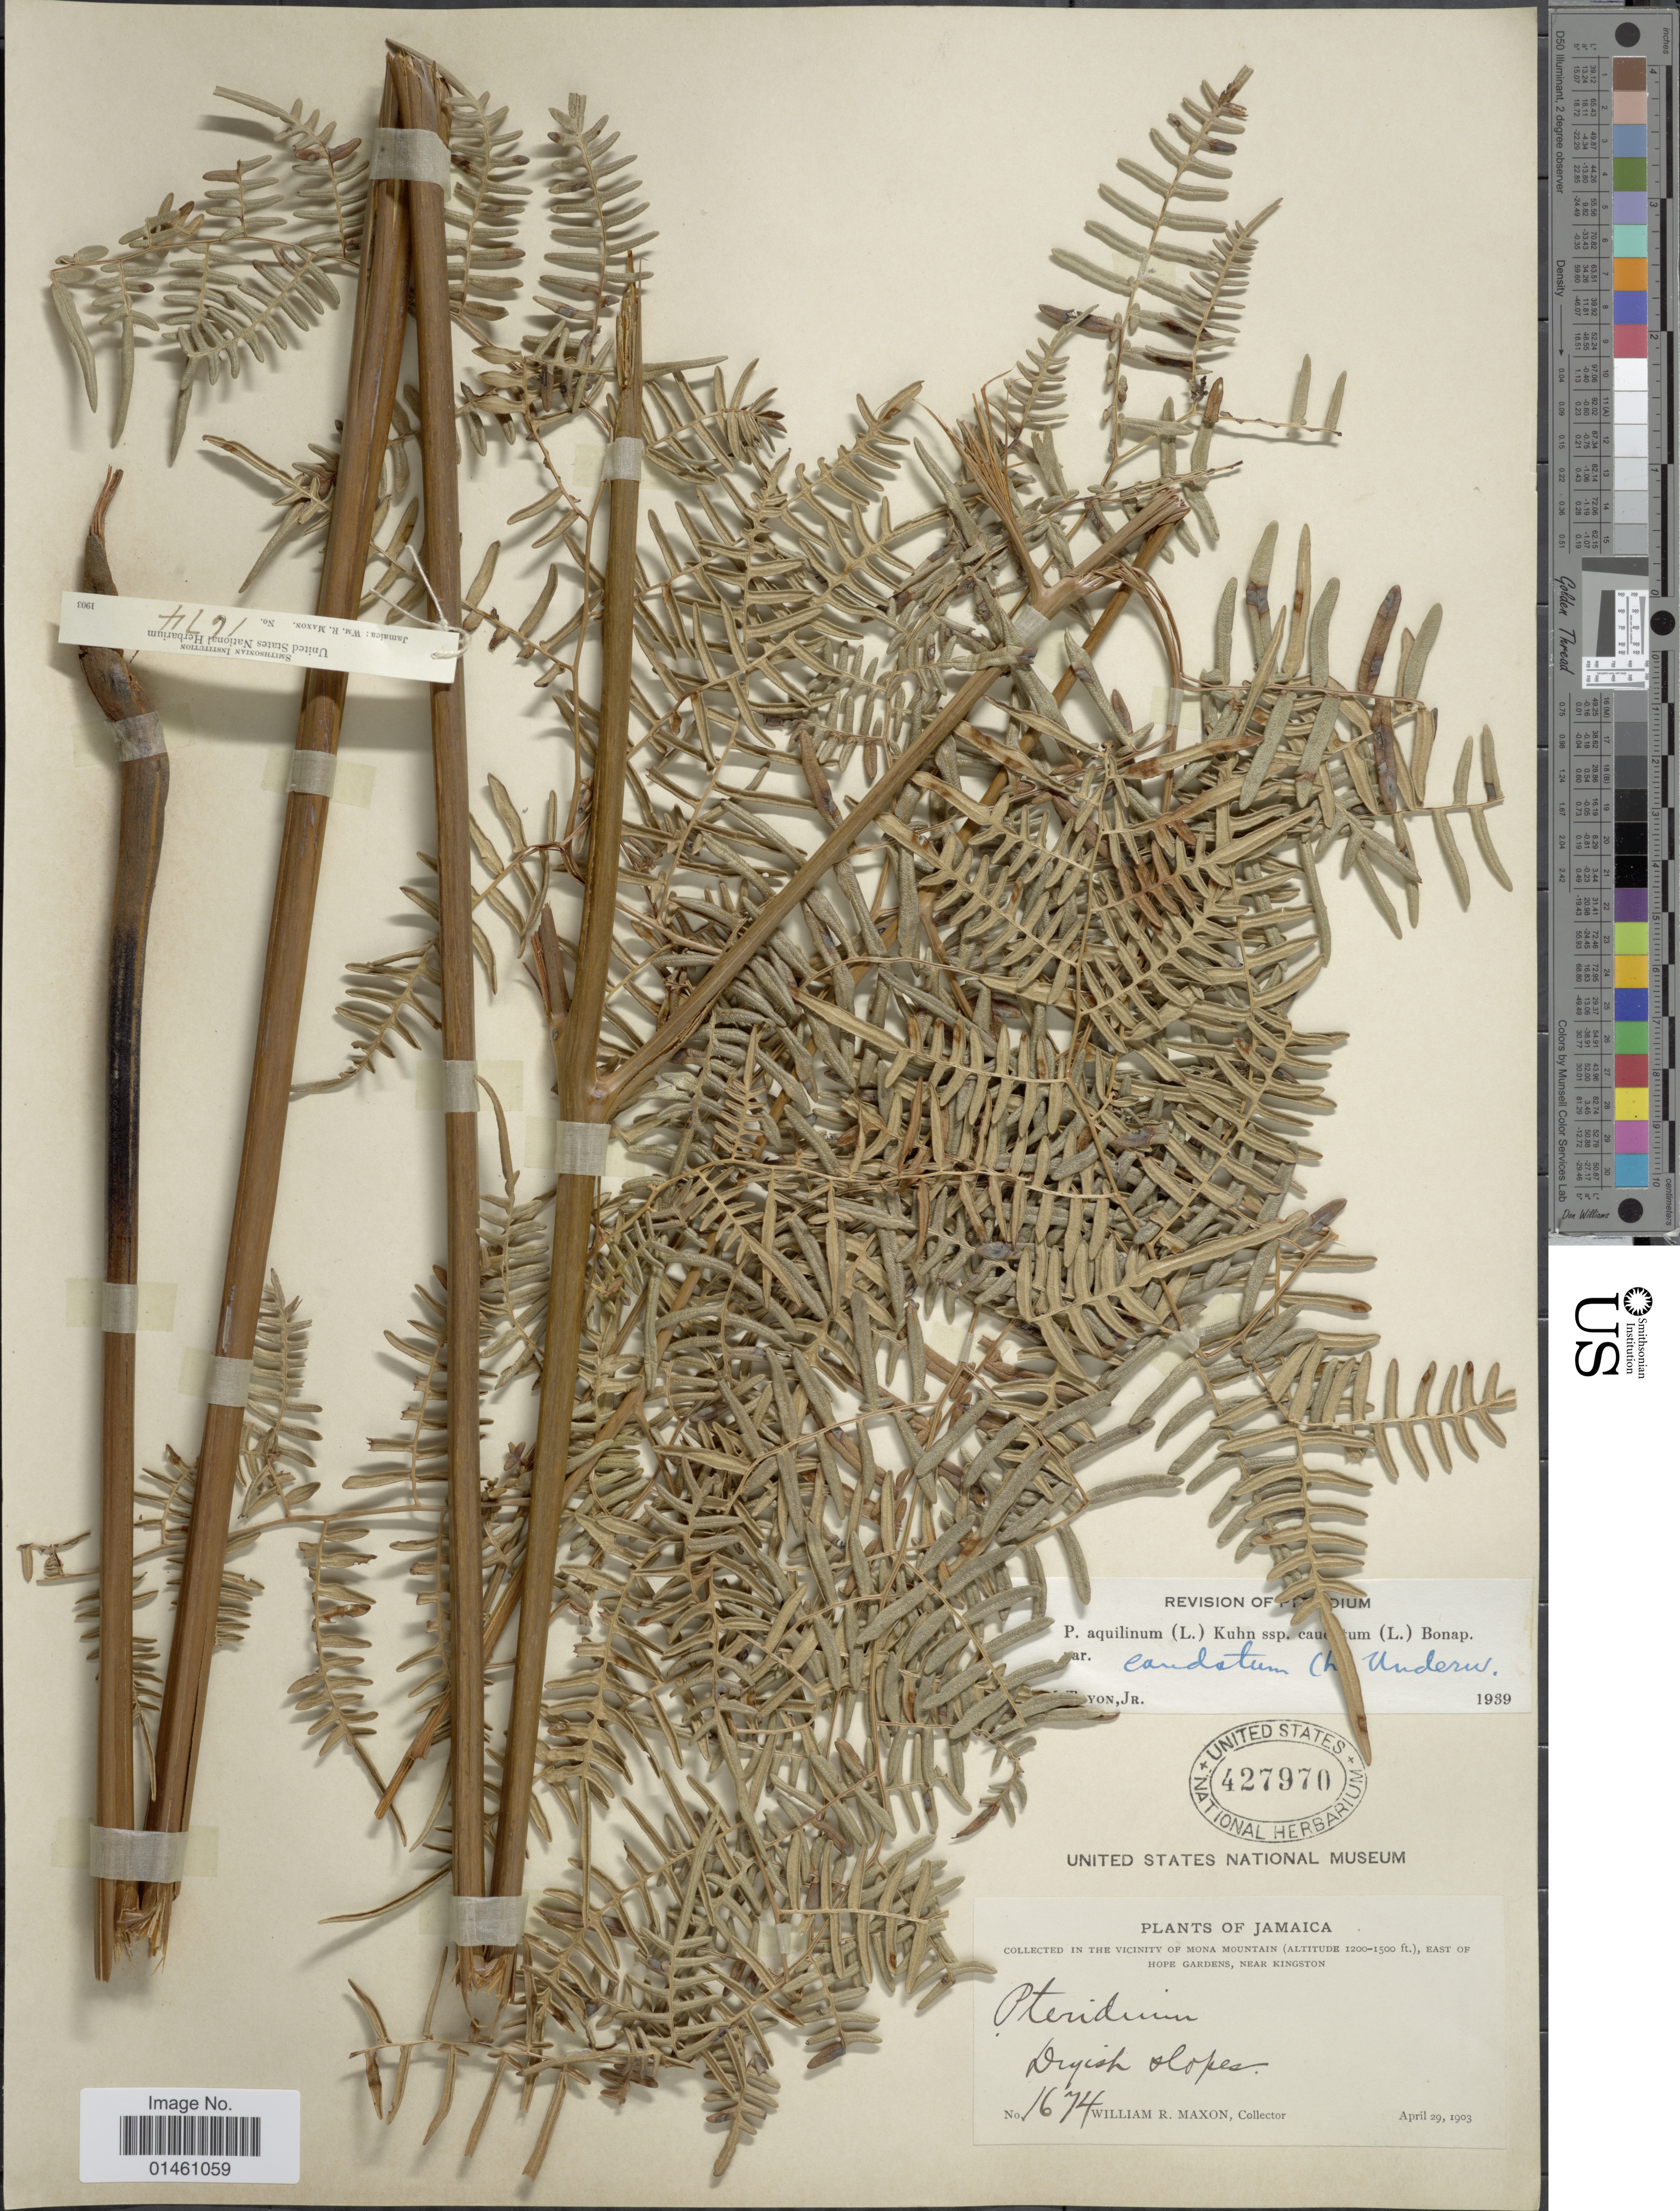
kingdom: Plantae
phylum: Tracheophyta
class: Polypodiopsida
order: Polypodiales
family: Dennstaedtiaceae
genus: Pteridium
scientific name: Pteridium caudatum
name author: (L.) Maxon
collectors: W. R. Maxon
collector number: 1674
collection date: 1903-04-29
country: Jamaica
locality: In the vicinity of Mona Mountain, east of Hope Gardens, near Kingston, dryish slopes.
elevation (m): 366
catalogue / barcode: US 427970